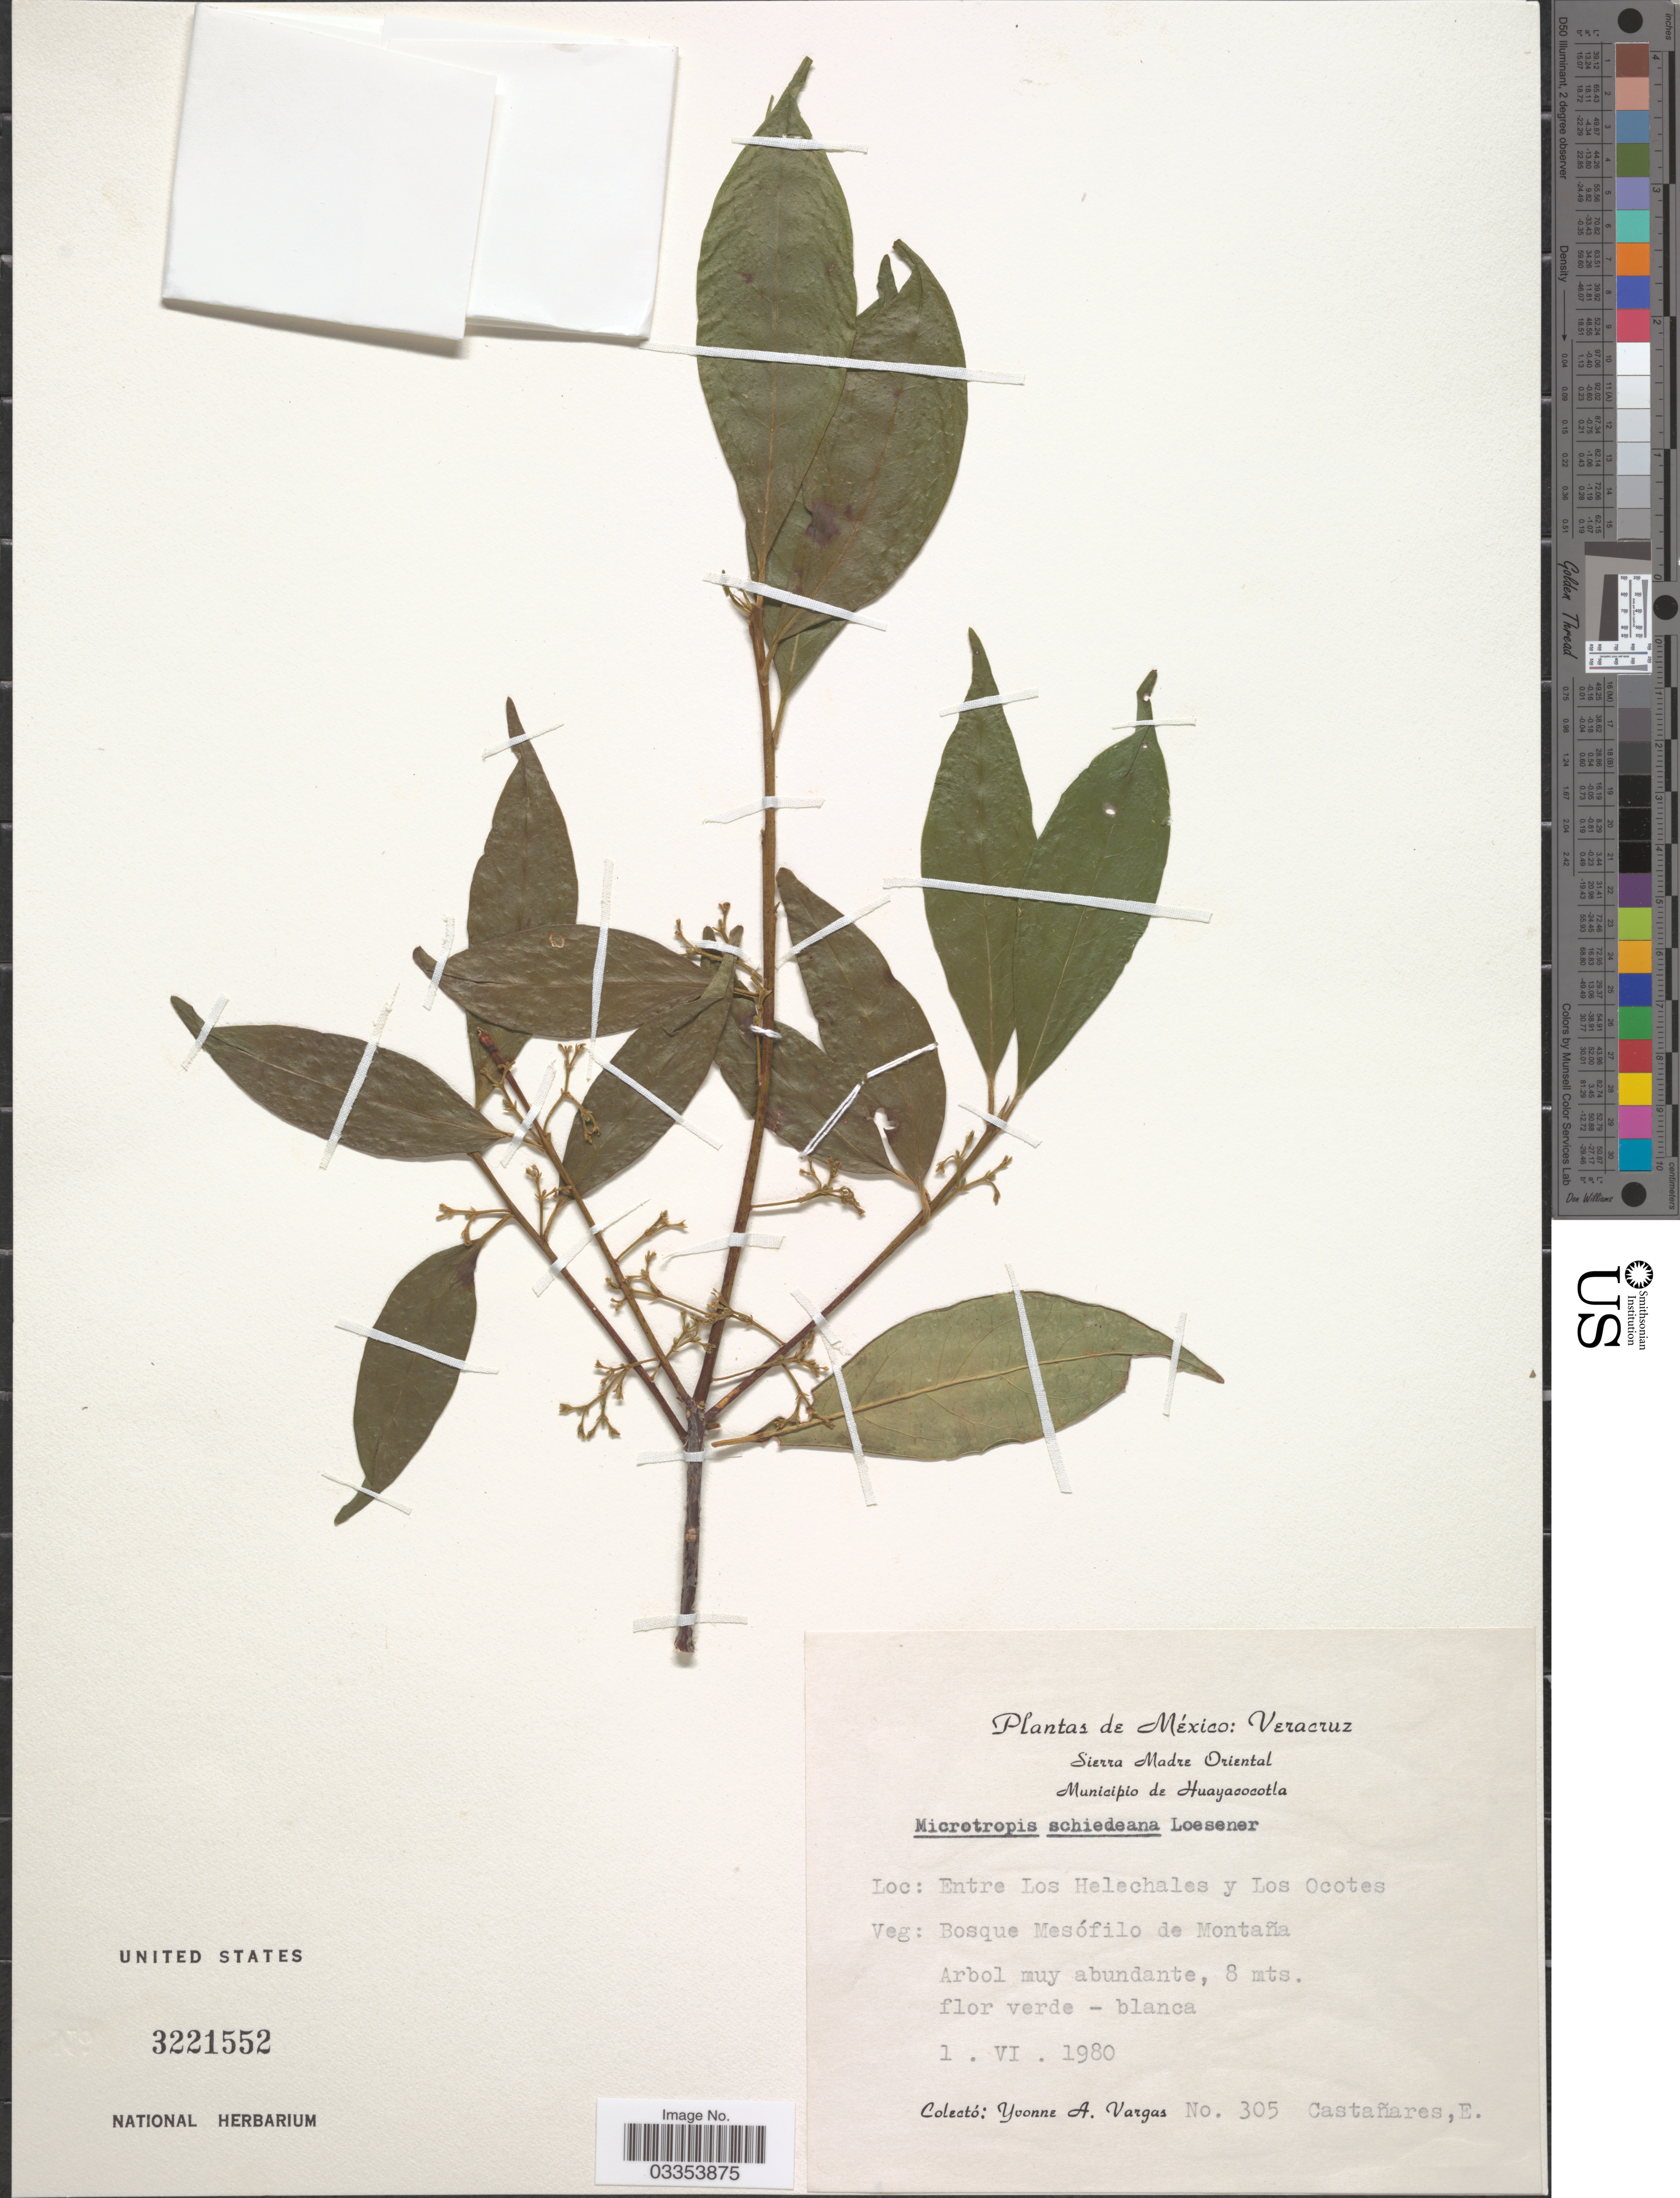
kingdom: Plantae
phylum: Tracheophyta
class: Magnoliopsida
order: Celastrales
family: Celastraceae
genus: Quetzalia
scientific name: Quetzalia schiedeana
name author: (Loes.) Lundell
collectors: Y. Vargas & E. Castañares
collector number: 305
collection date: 1980-06-01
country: Mexico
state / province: Veracruz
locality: Veracruz. Sierra Madre Oriental. Municipio de Huayacocotla. Entre Los Helechales y Los Ocotes.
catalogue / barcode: US 3221552